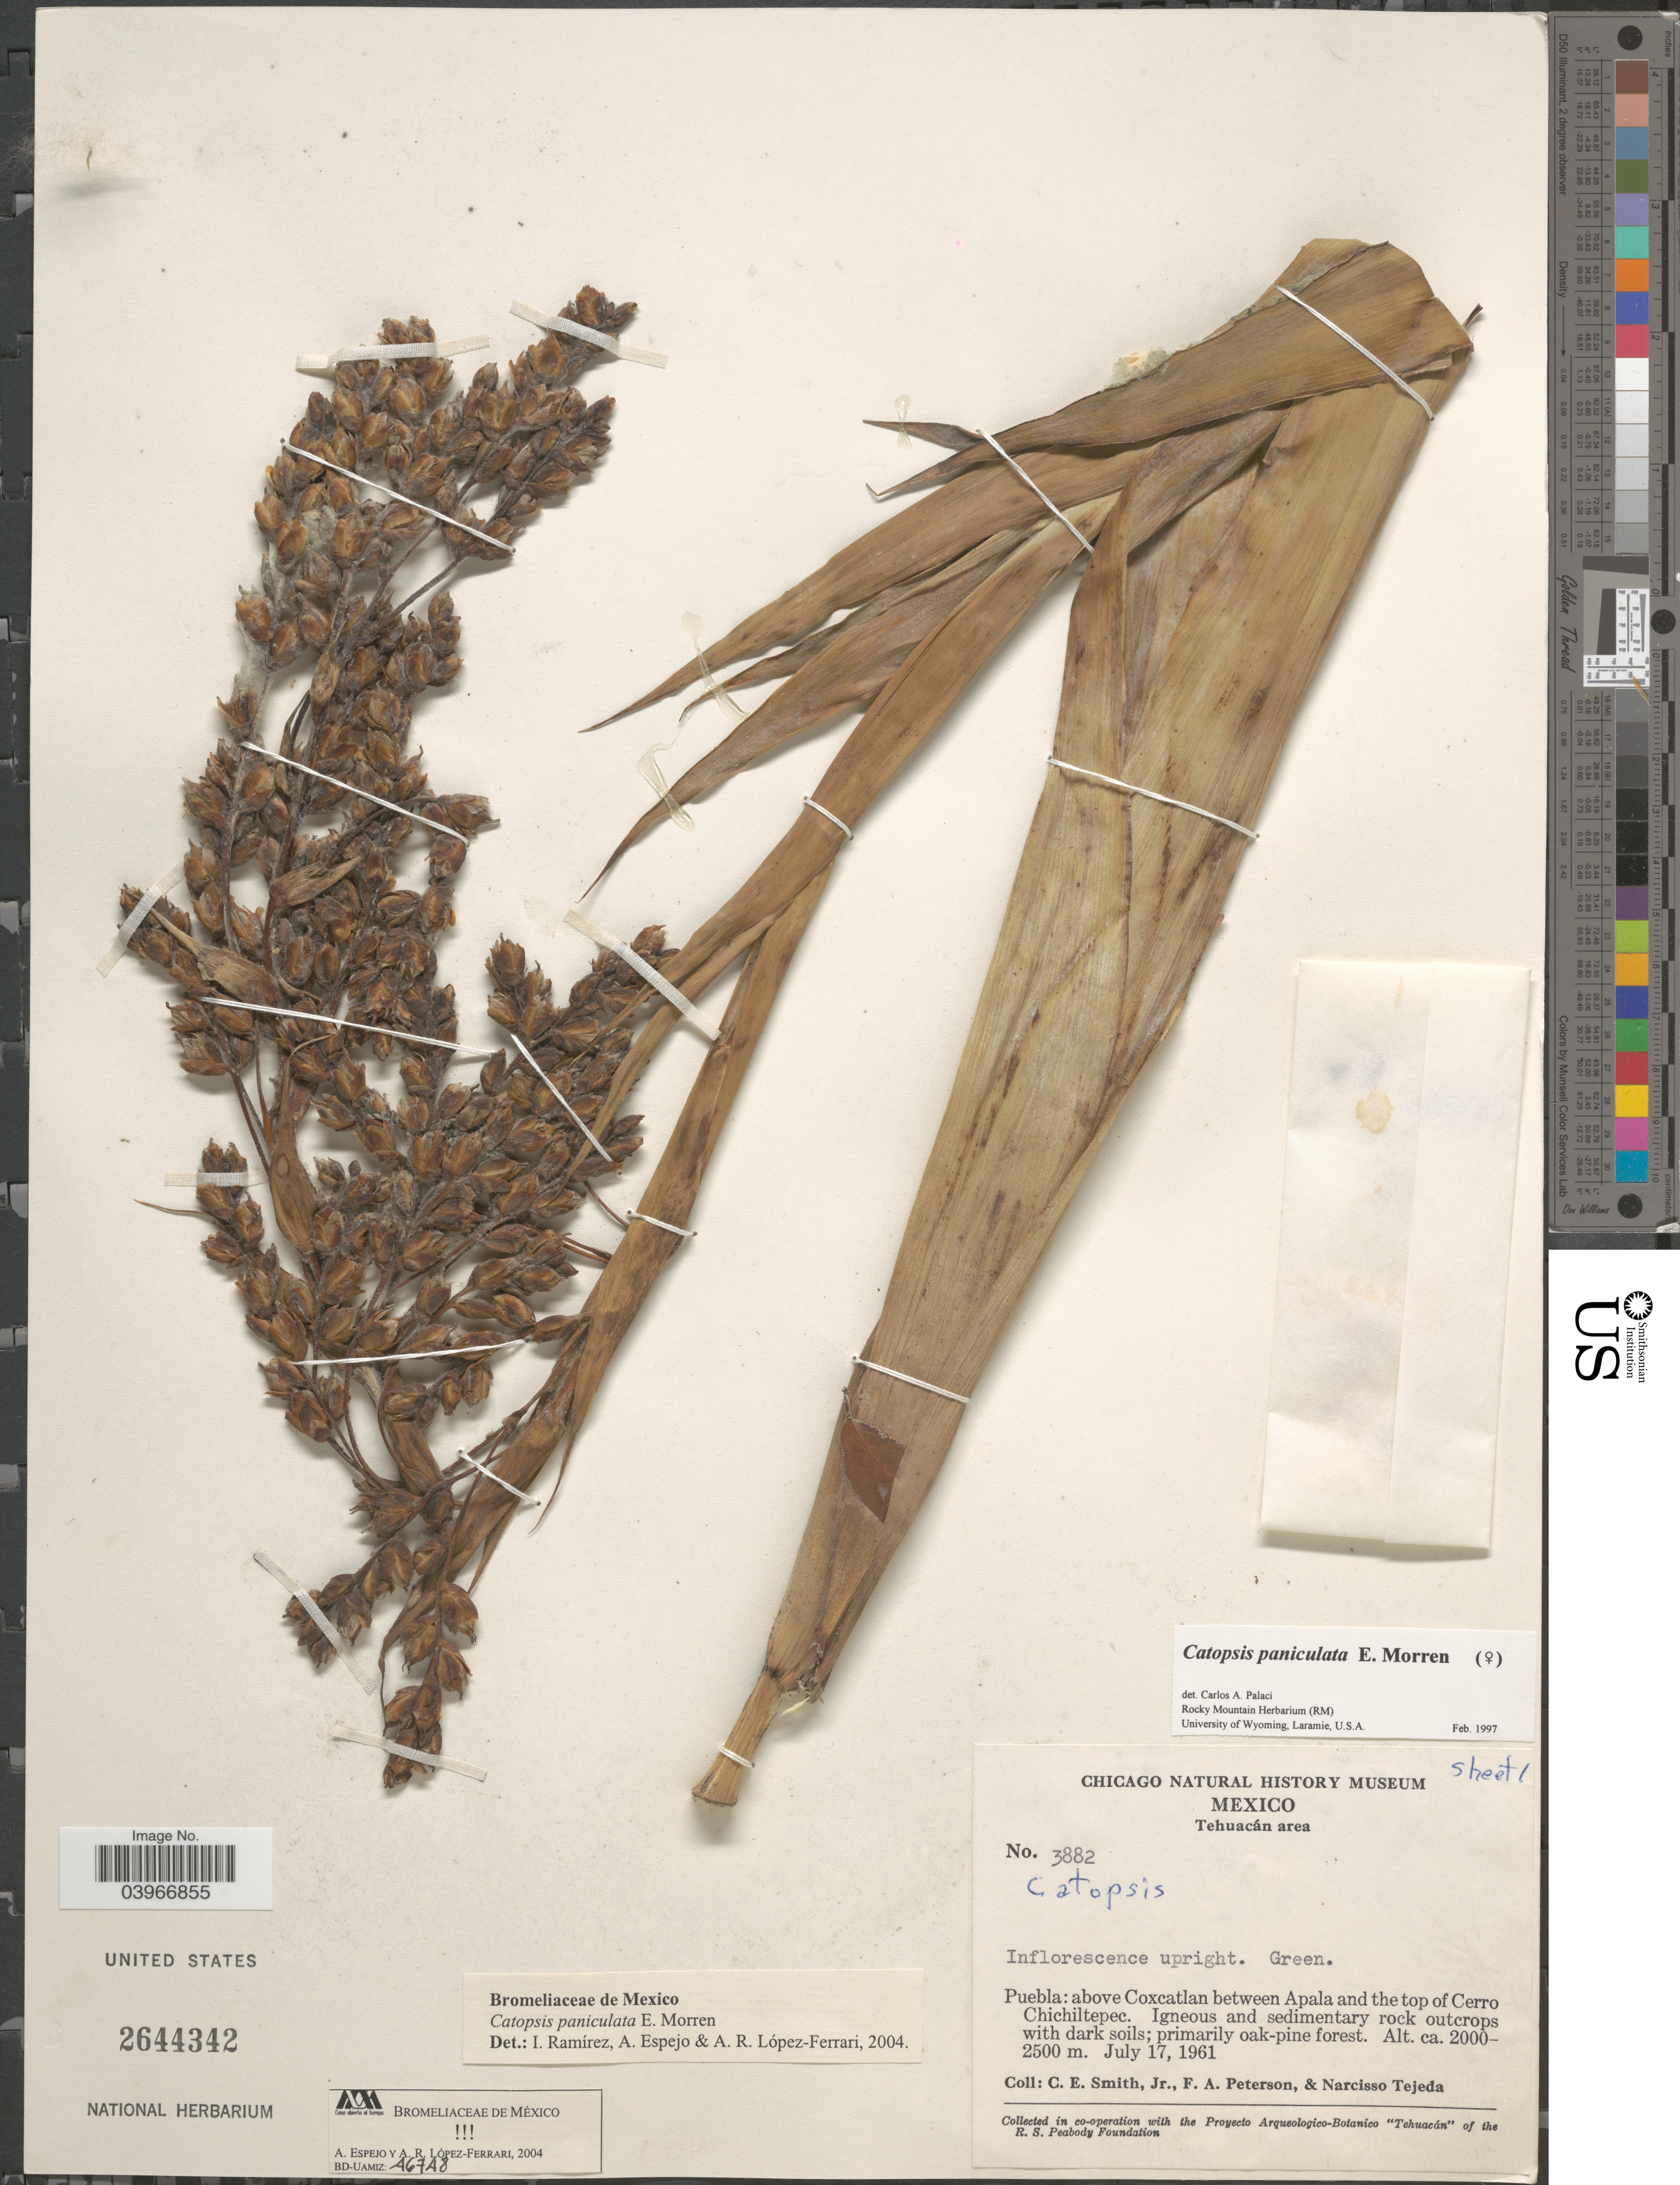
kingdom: Plantae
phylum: Tracheophyta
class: Liliopsida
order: Poales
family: Bromeliaceae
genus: Catopsis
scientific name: Catopsis paniculata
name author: É. Morren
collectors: C. E. Smith Jr., F. A. Peterson & N. Tejeda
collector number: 3882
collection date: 1961-07-17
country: Mexico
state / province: Puebla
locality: Tehuacán area. Above Coxcatlan between Apala and the top of Cerro Chichiltepec.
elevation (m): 2000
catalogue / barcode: US 2644342